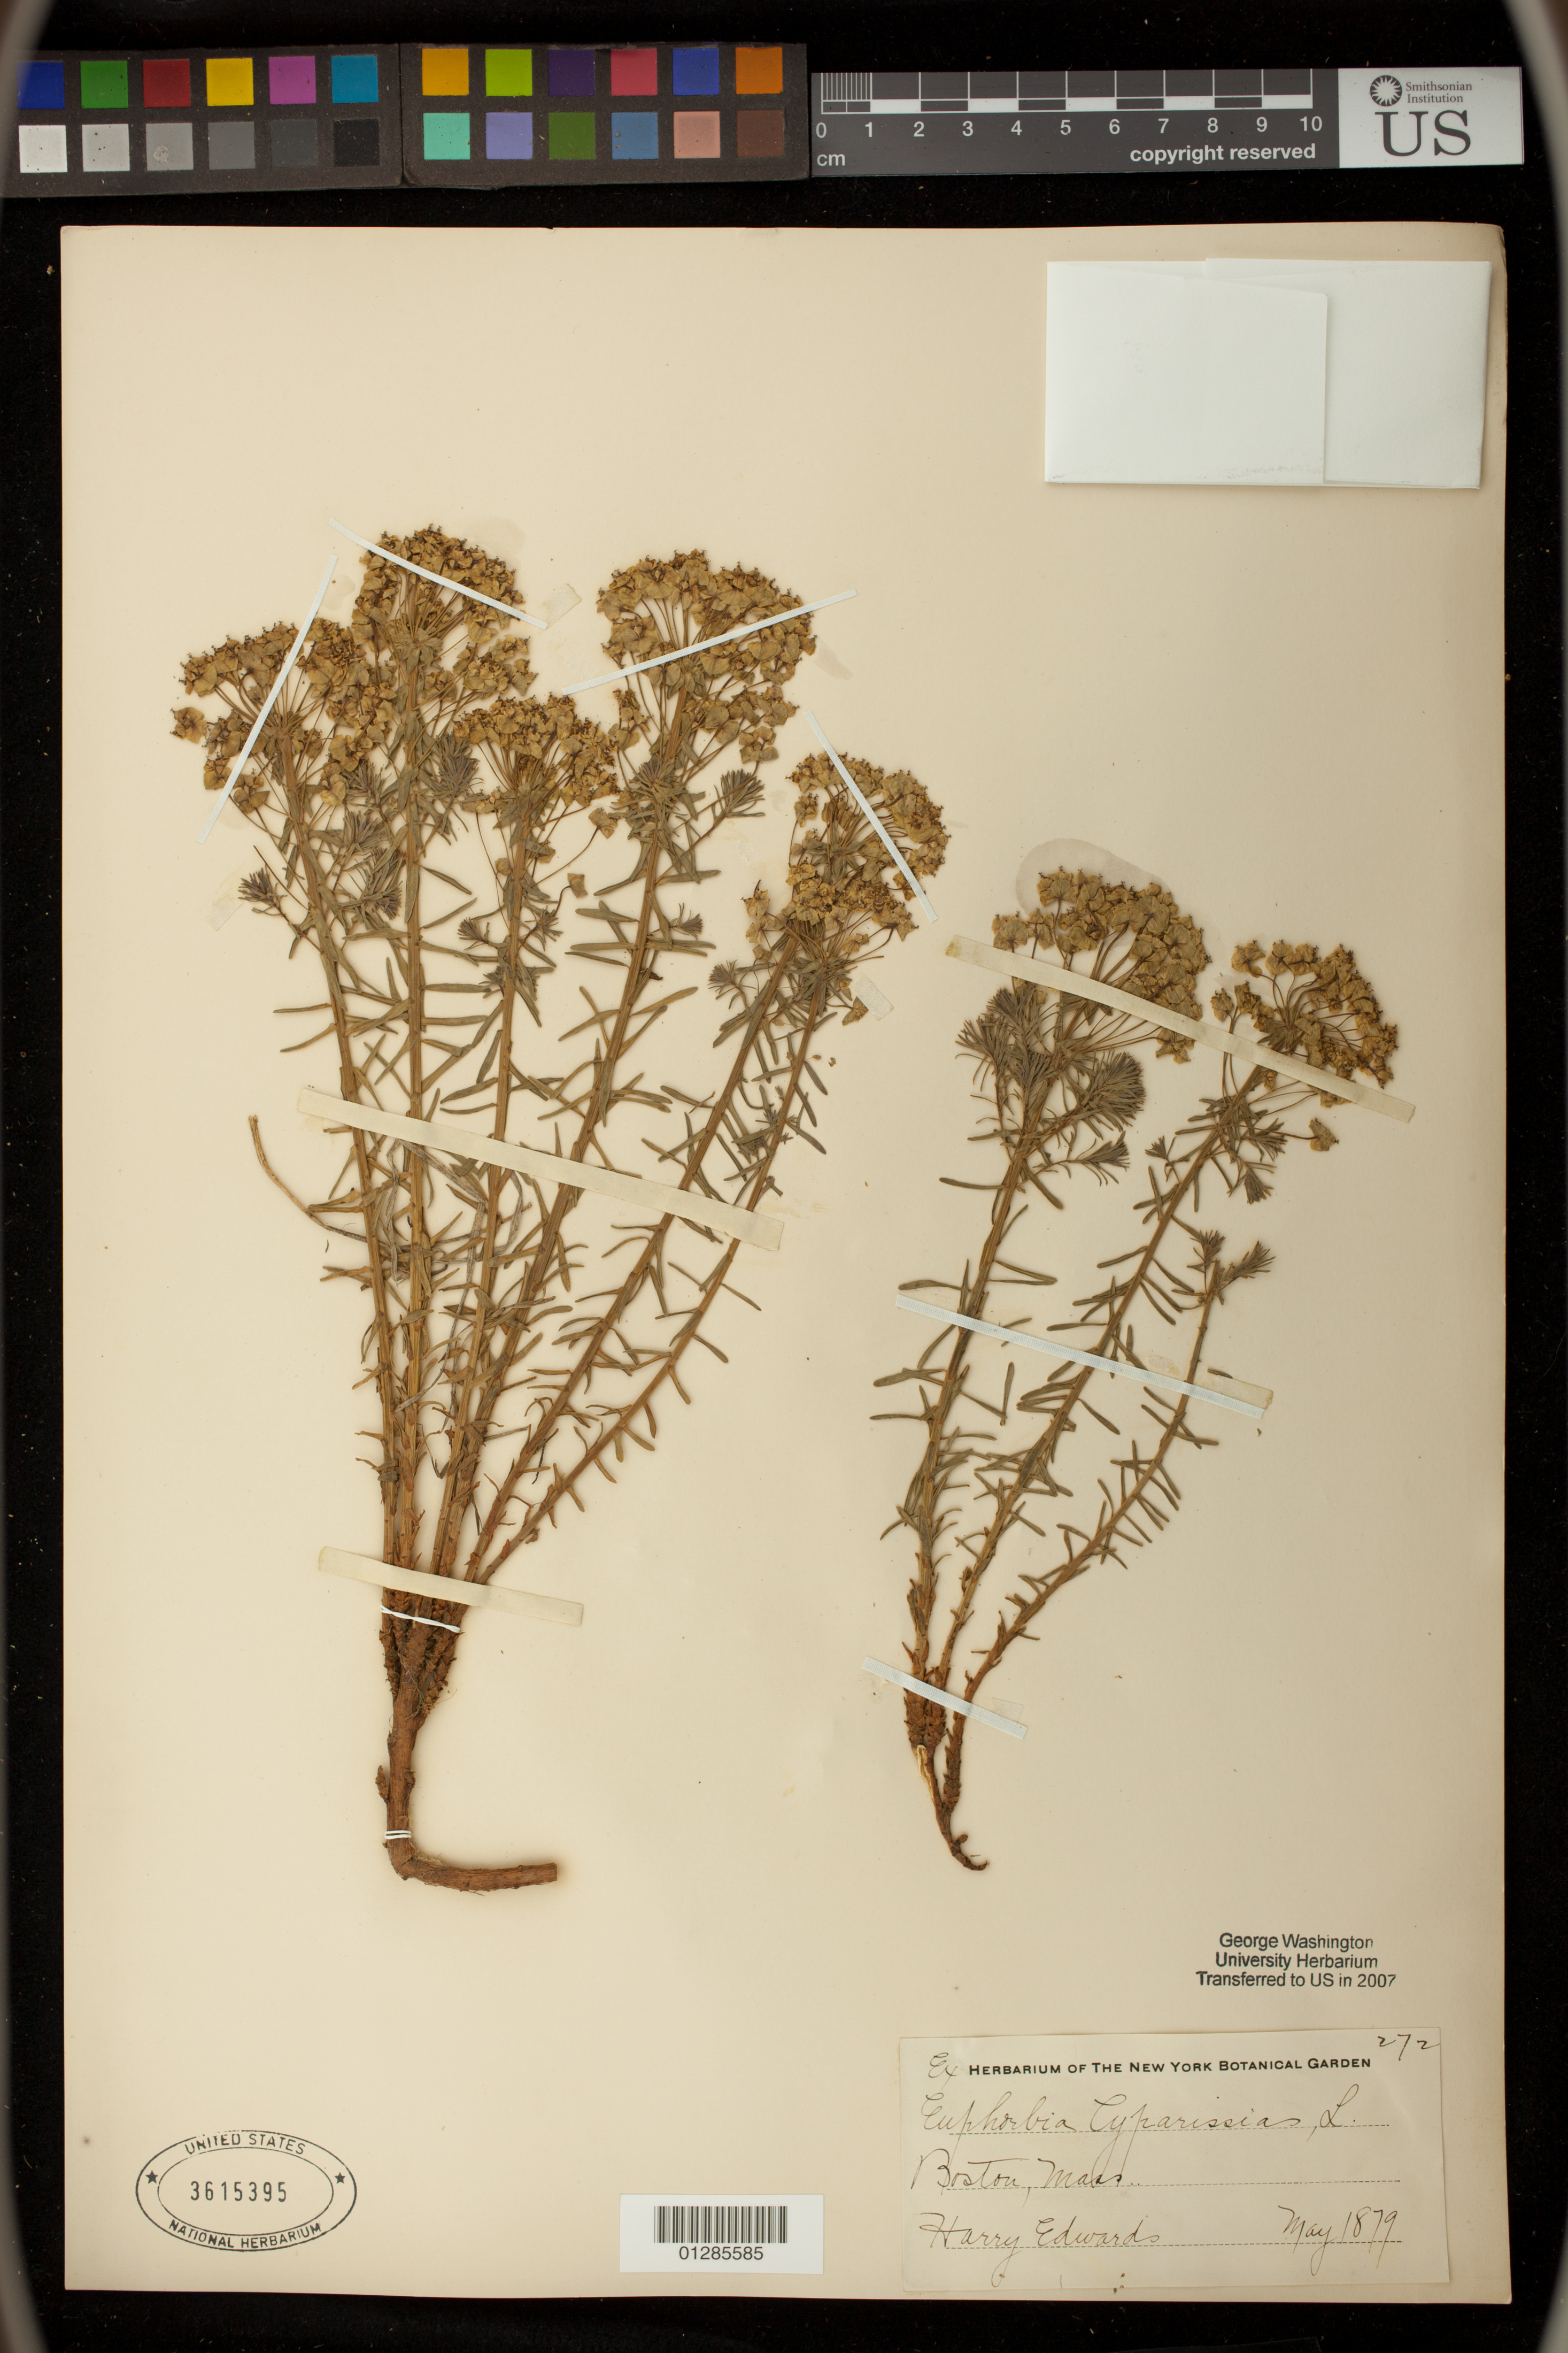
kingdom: Plantae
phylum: Tracheophyta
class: Magnoliopsida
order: Malpighiales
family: Euphorbiaceae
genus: Euphorbia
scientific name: Euphorbia cyparissias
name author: L.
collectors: H. Edwards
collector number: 272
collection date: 1879-05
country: United States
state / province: Massachusetts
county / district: Suffolk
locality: Boston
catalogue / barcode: US 3615395